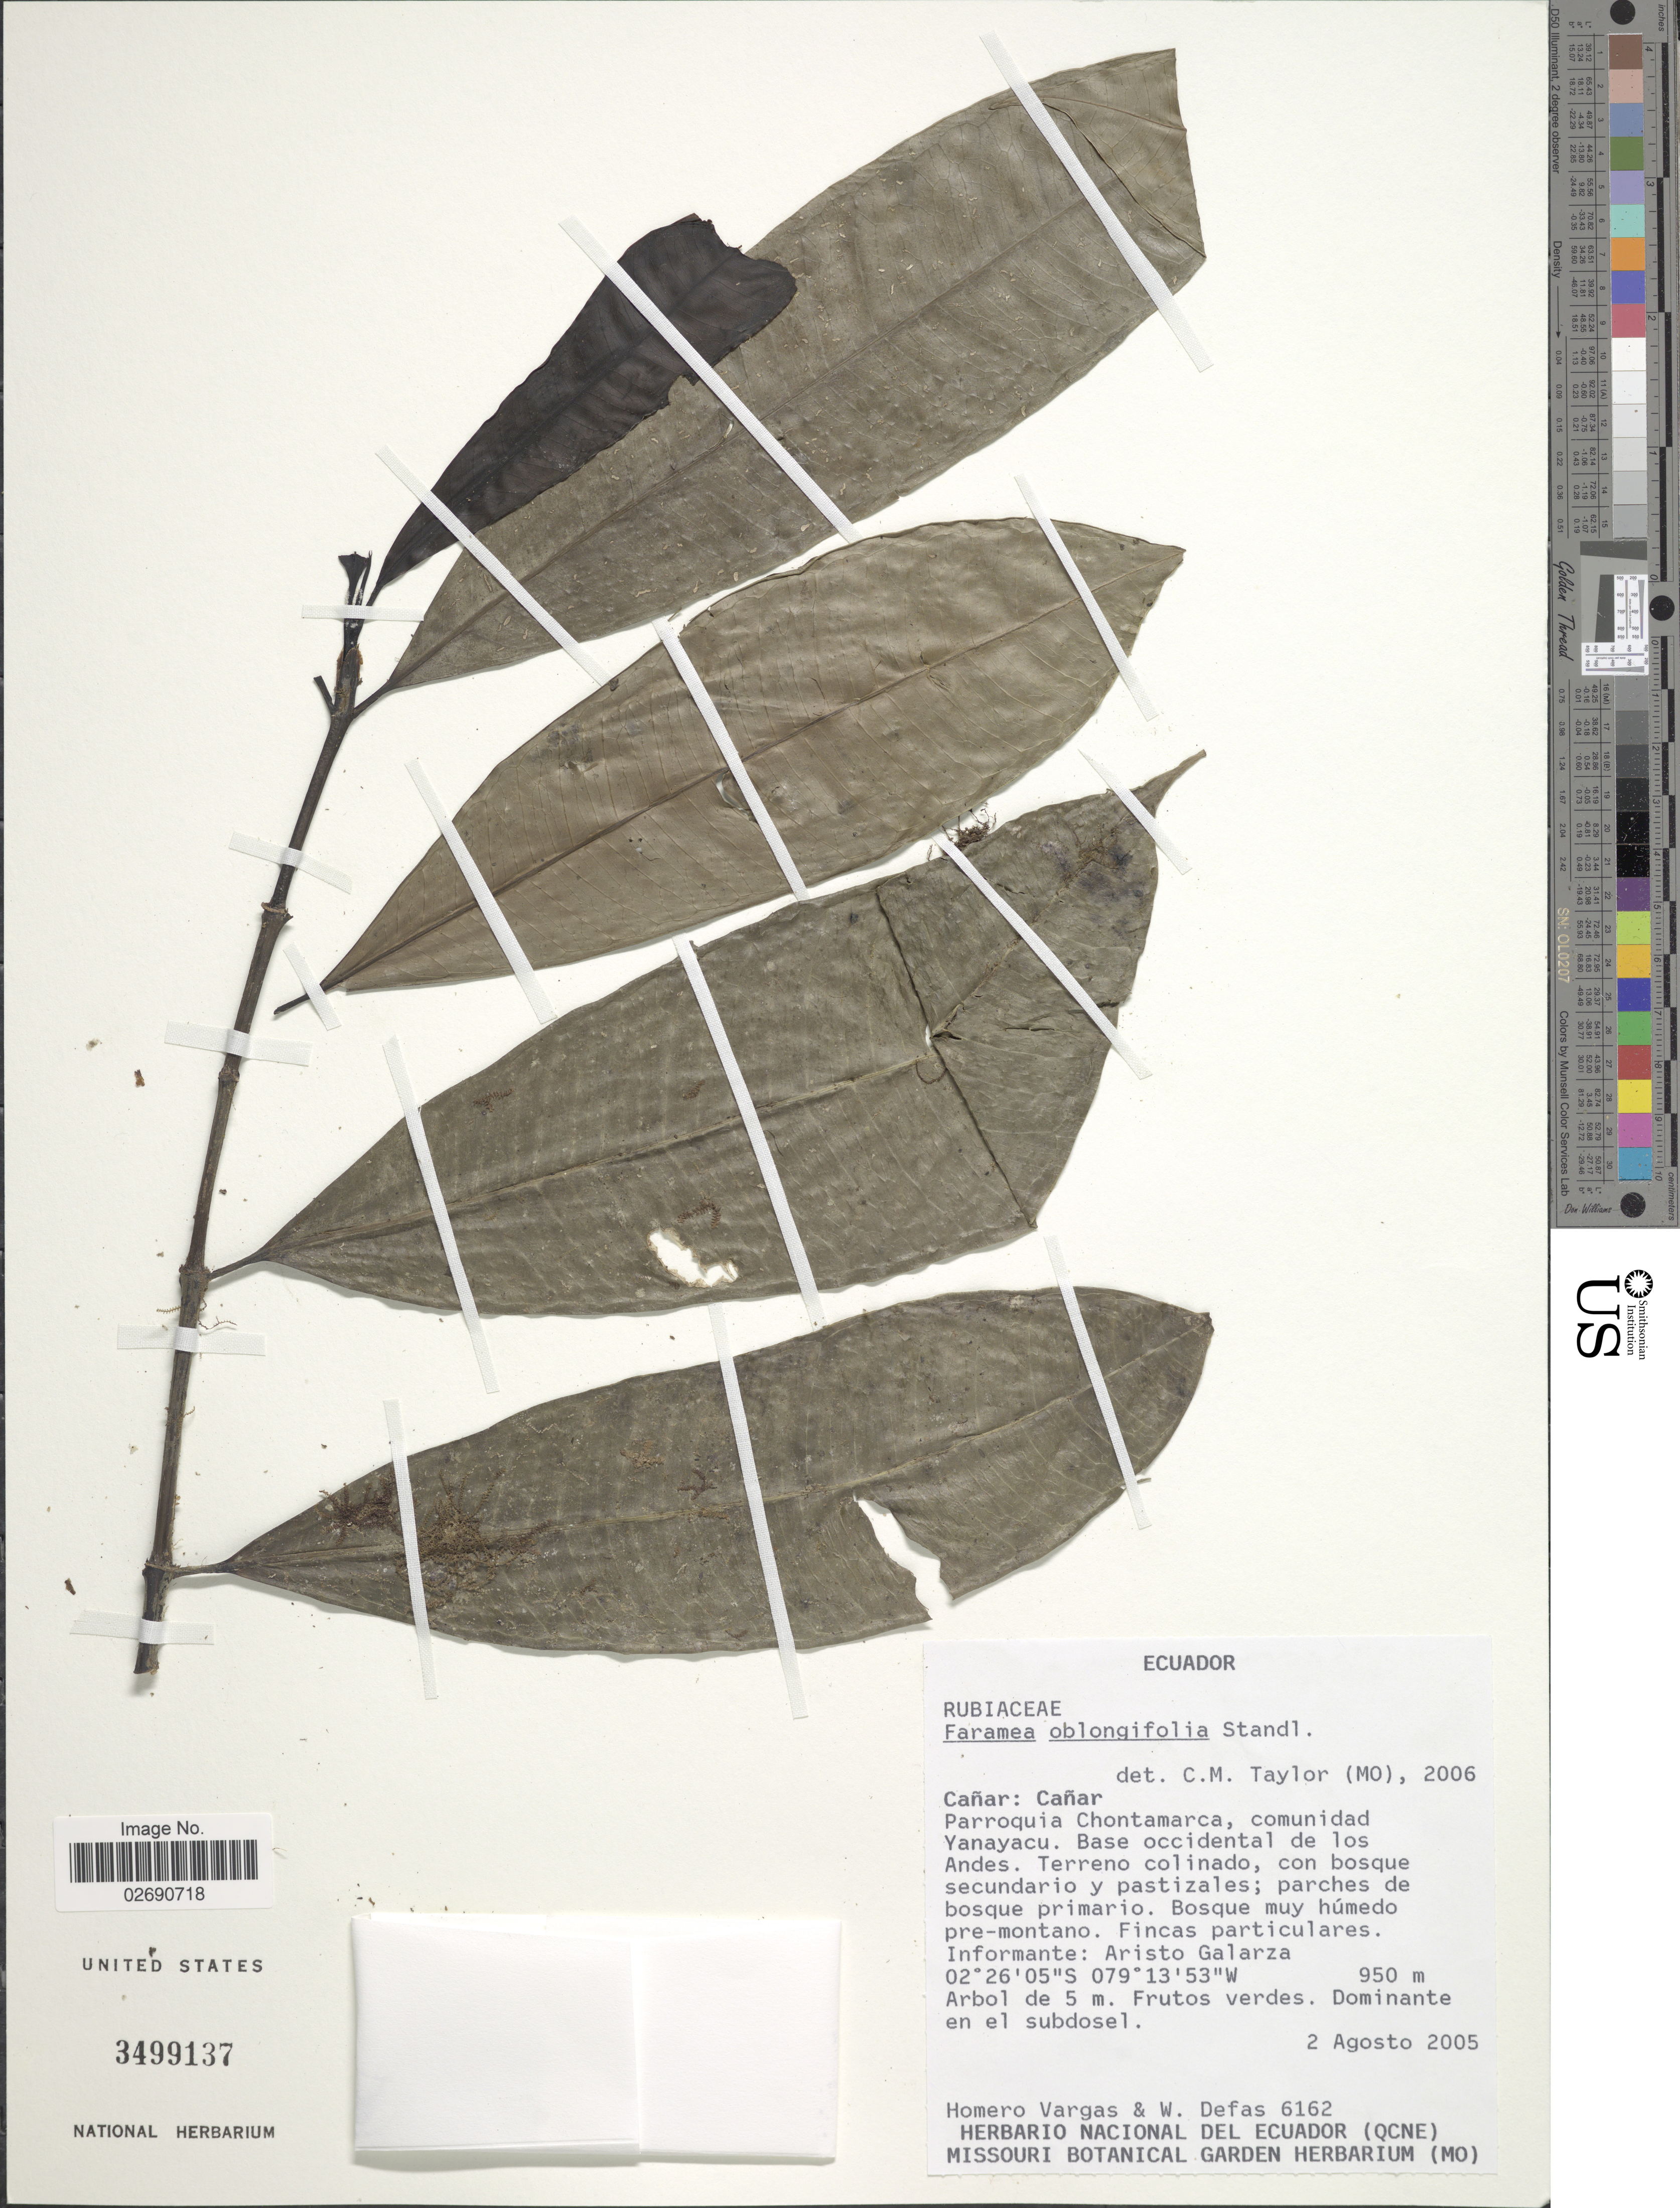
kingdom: Plantae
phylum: Tracheophyta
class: Magnoliopsida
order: Gentianales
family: Rubiaceae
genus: Faramea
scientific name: Faramea oblongifolia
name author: Standl.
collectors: H. Vargas & W. Defas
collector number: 6162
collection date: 2005-08-02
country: Ecuador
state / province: Cañar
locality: Parroquia Chontamarca, comunidad Yanayacu, base occidental de los Andes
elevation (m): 950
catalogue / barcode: US 3499137